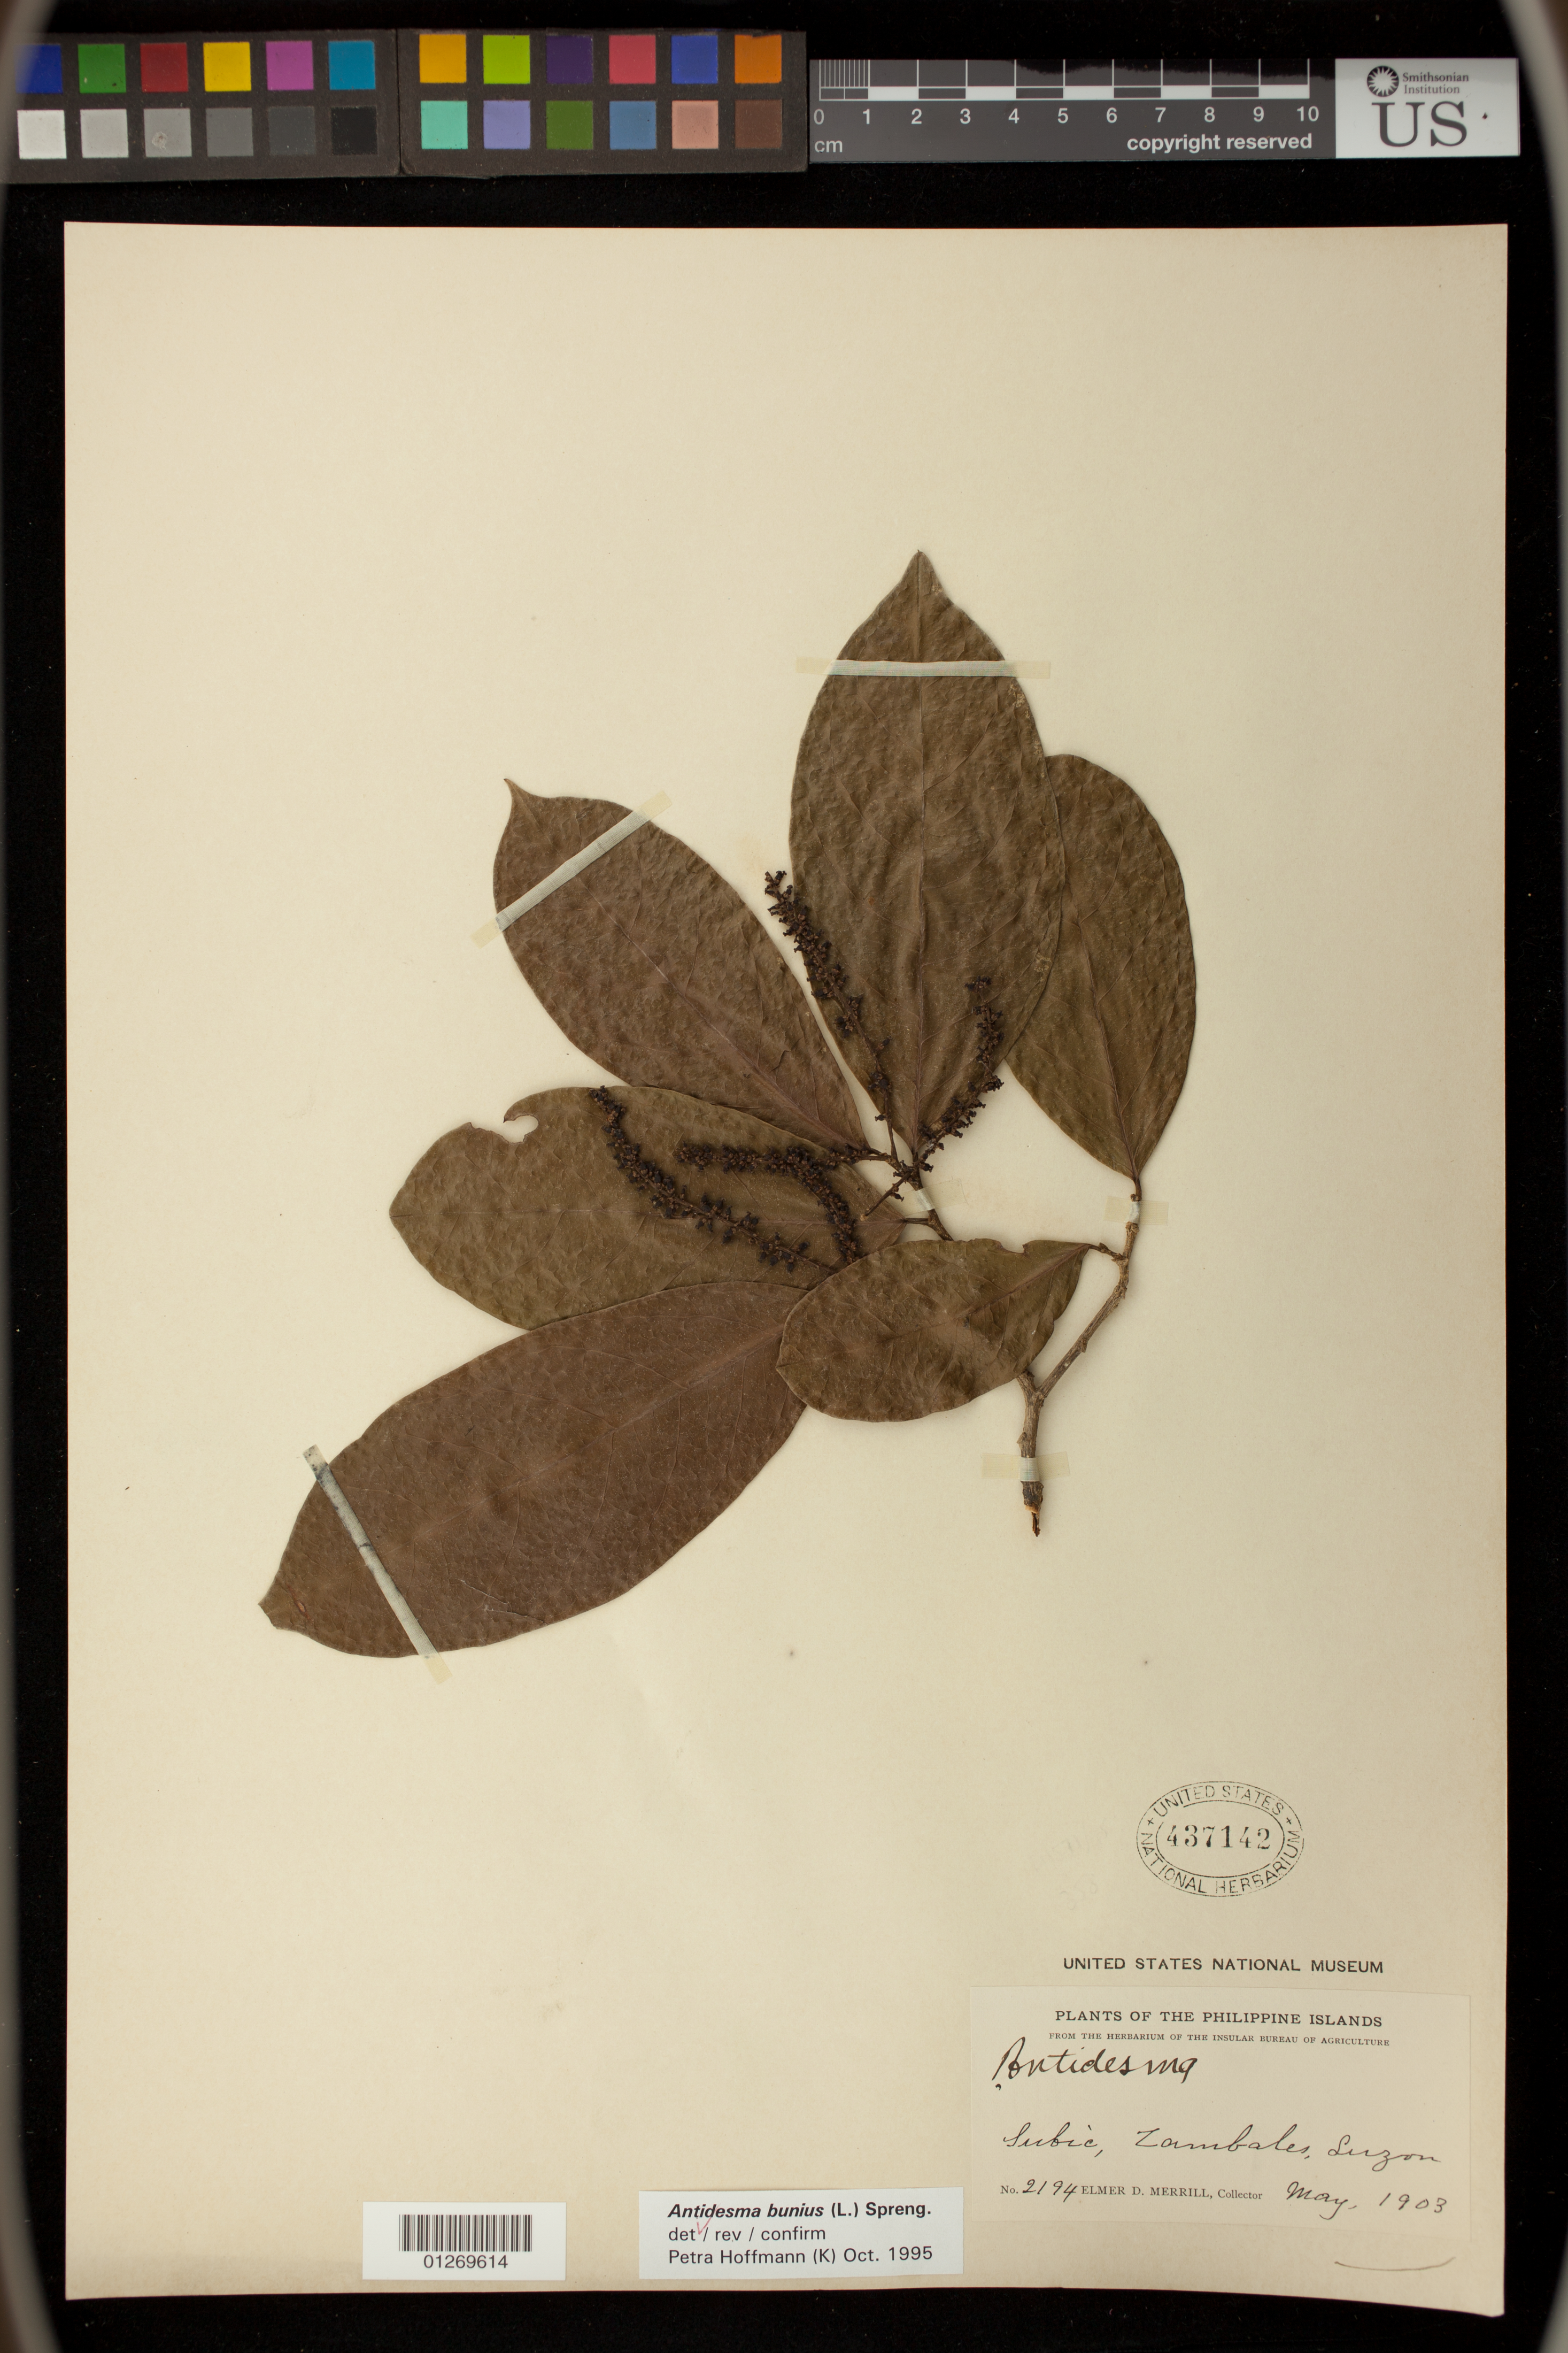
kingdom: Plantae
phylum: Tracheophyta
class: Magnoliopsida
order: Malpighiales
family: Phyllanthaceae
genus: Antidesma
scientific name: Antidesma bunius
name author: (L.) Spreng.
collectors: E. D. Merrill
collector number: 2194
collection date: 1903-05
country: Philippines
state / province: Central Luzon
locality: Subic, Zambales, Luzon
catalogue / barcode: US 437142